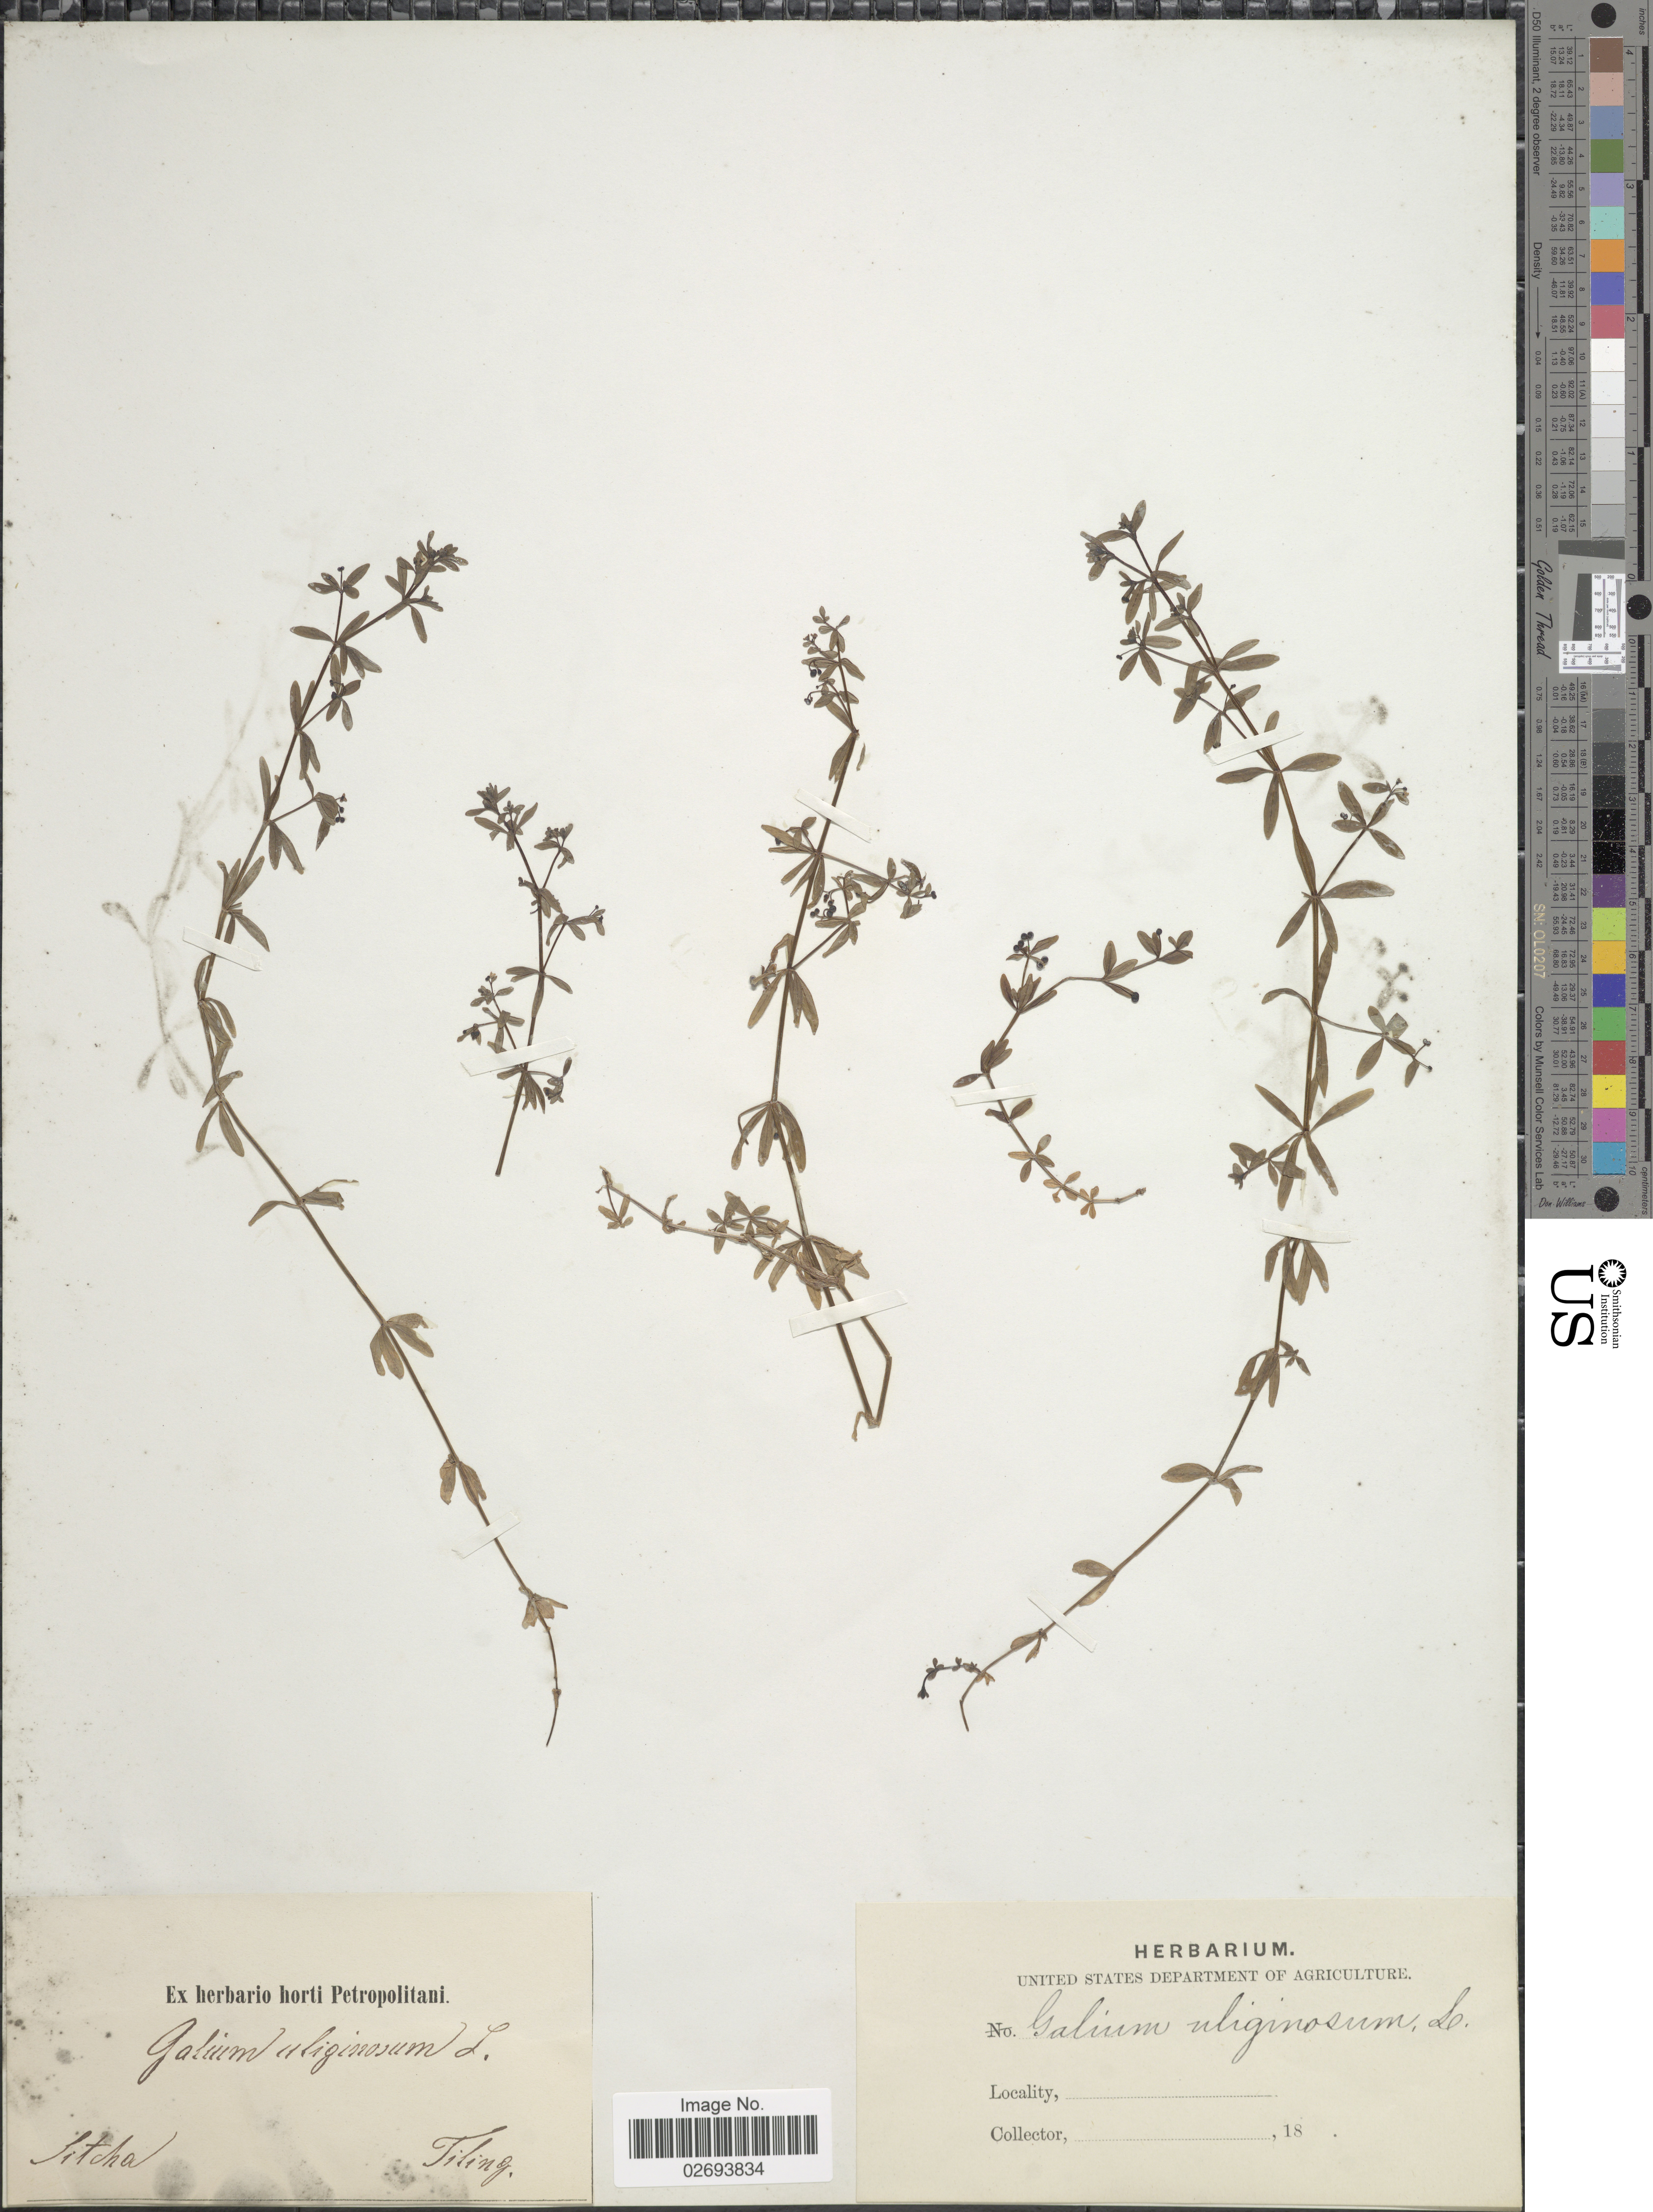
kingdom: Plantae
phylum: Tracheophyta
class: Magnoliopsida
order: Gentianales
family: Rubiaceae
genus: Galium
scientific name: Galium trifidum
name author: L.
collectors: -. Tiling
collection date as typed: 18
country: United States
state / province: Alaska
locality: Sitcha [Sitka]